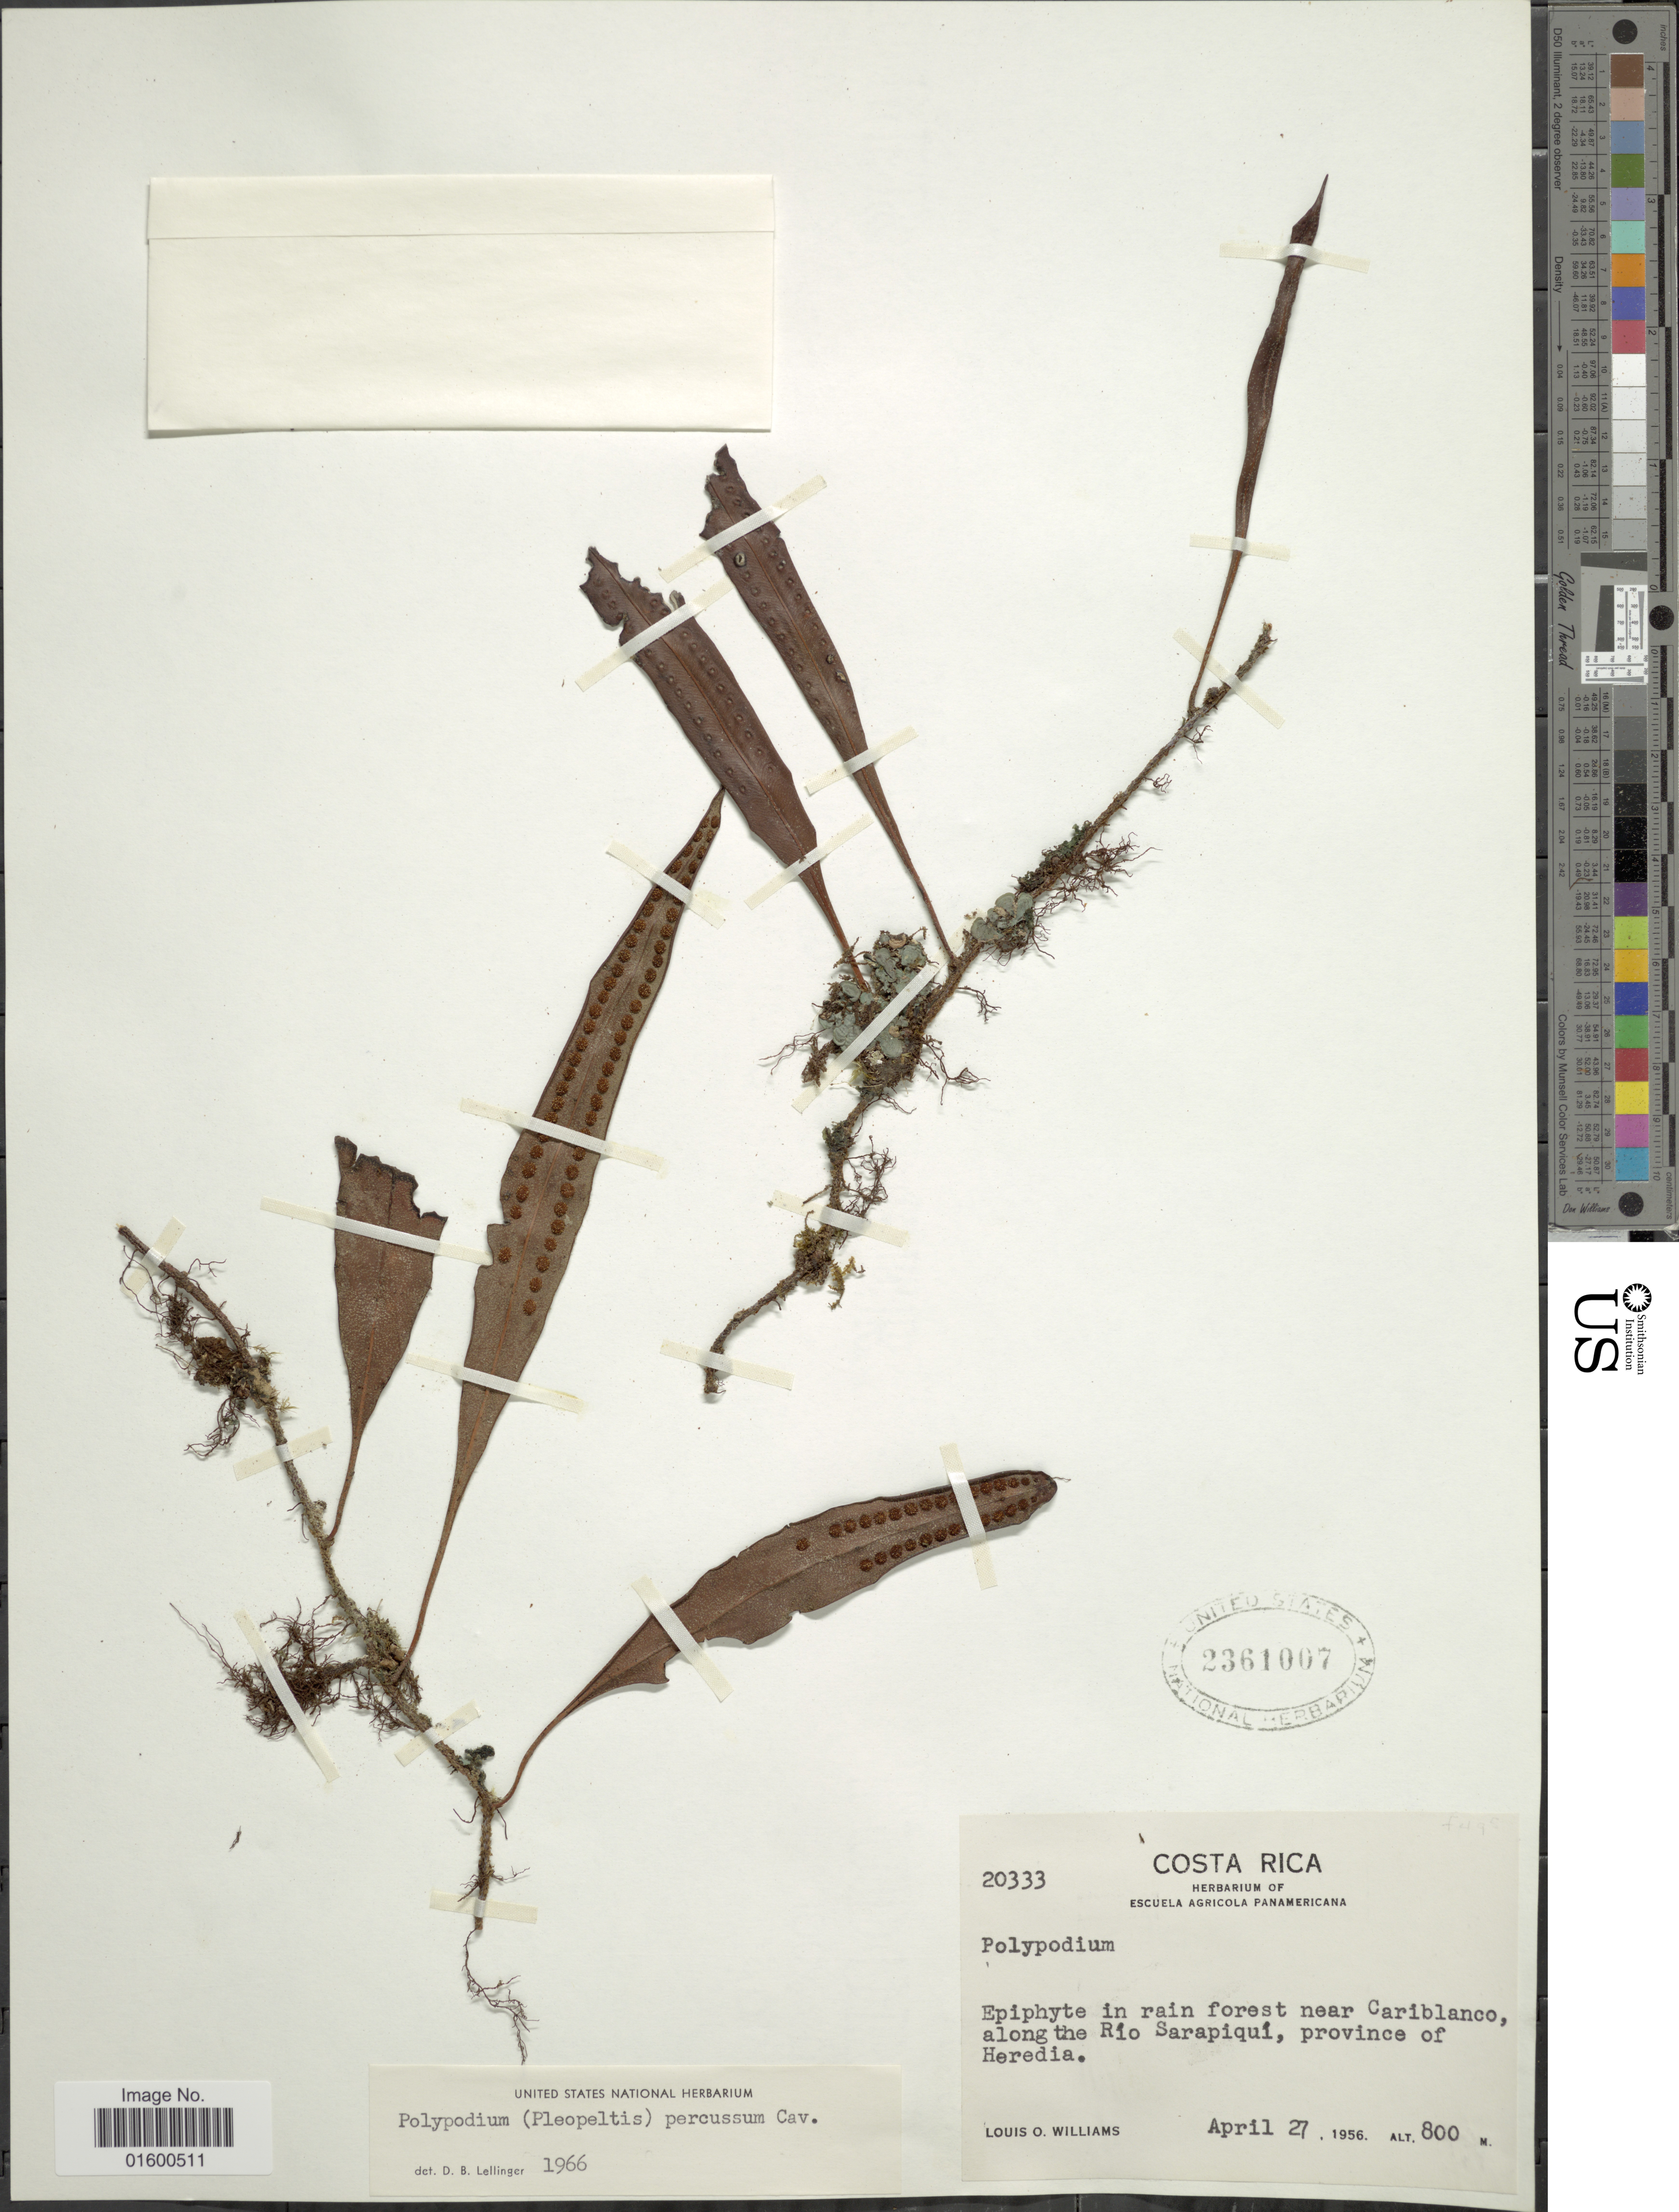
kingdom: Plantae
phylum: Tracheophyta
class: Polypodiopsida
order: Polypodiales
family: Polypodiaceae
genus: Microgramma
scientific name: Microgramma percussa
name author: (Cav.) de la Sota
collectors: L. O. Williams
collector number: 20333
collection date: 1956-04-27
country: Costa Rica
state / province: Heredia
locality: Near Cariblanco, along the Rio Sarapiqui, province of Heredia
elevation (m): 800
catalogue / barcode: US 2361007